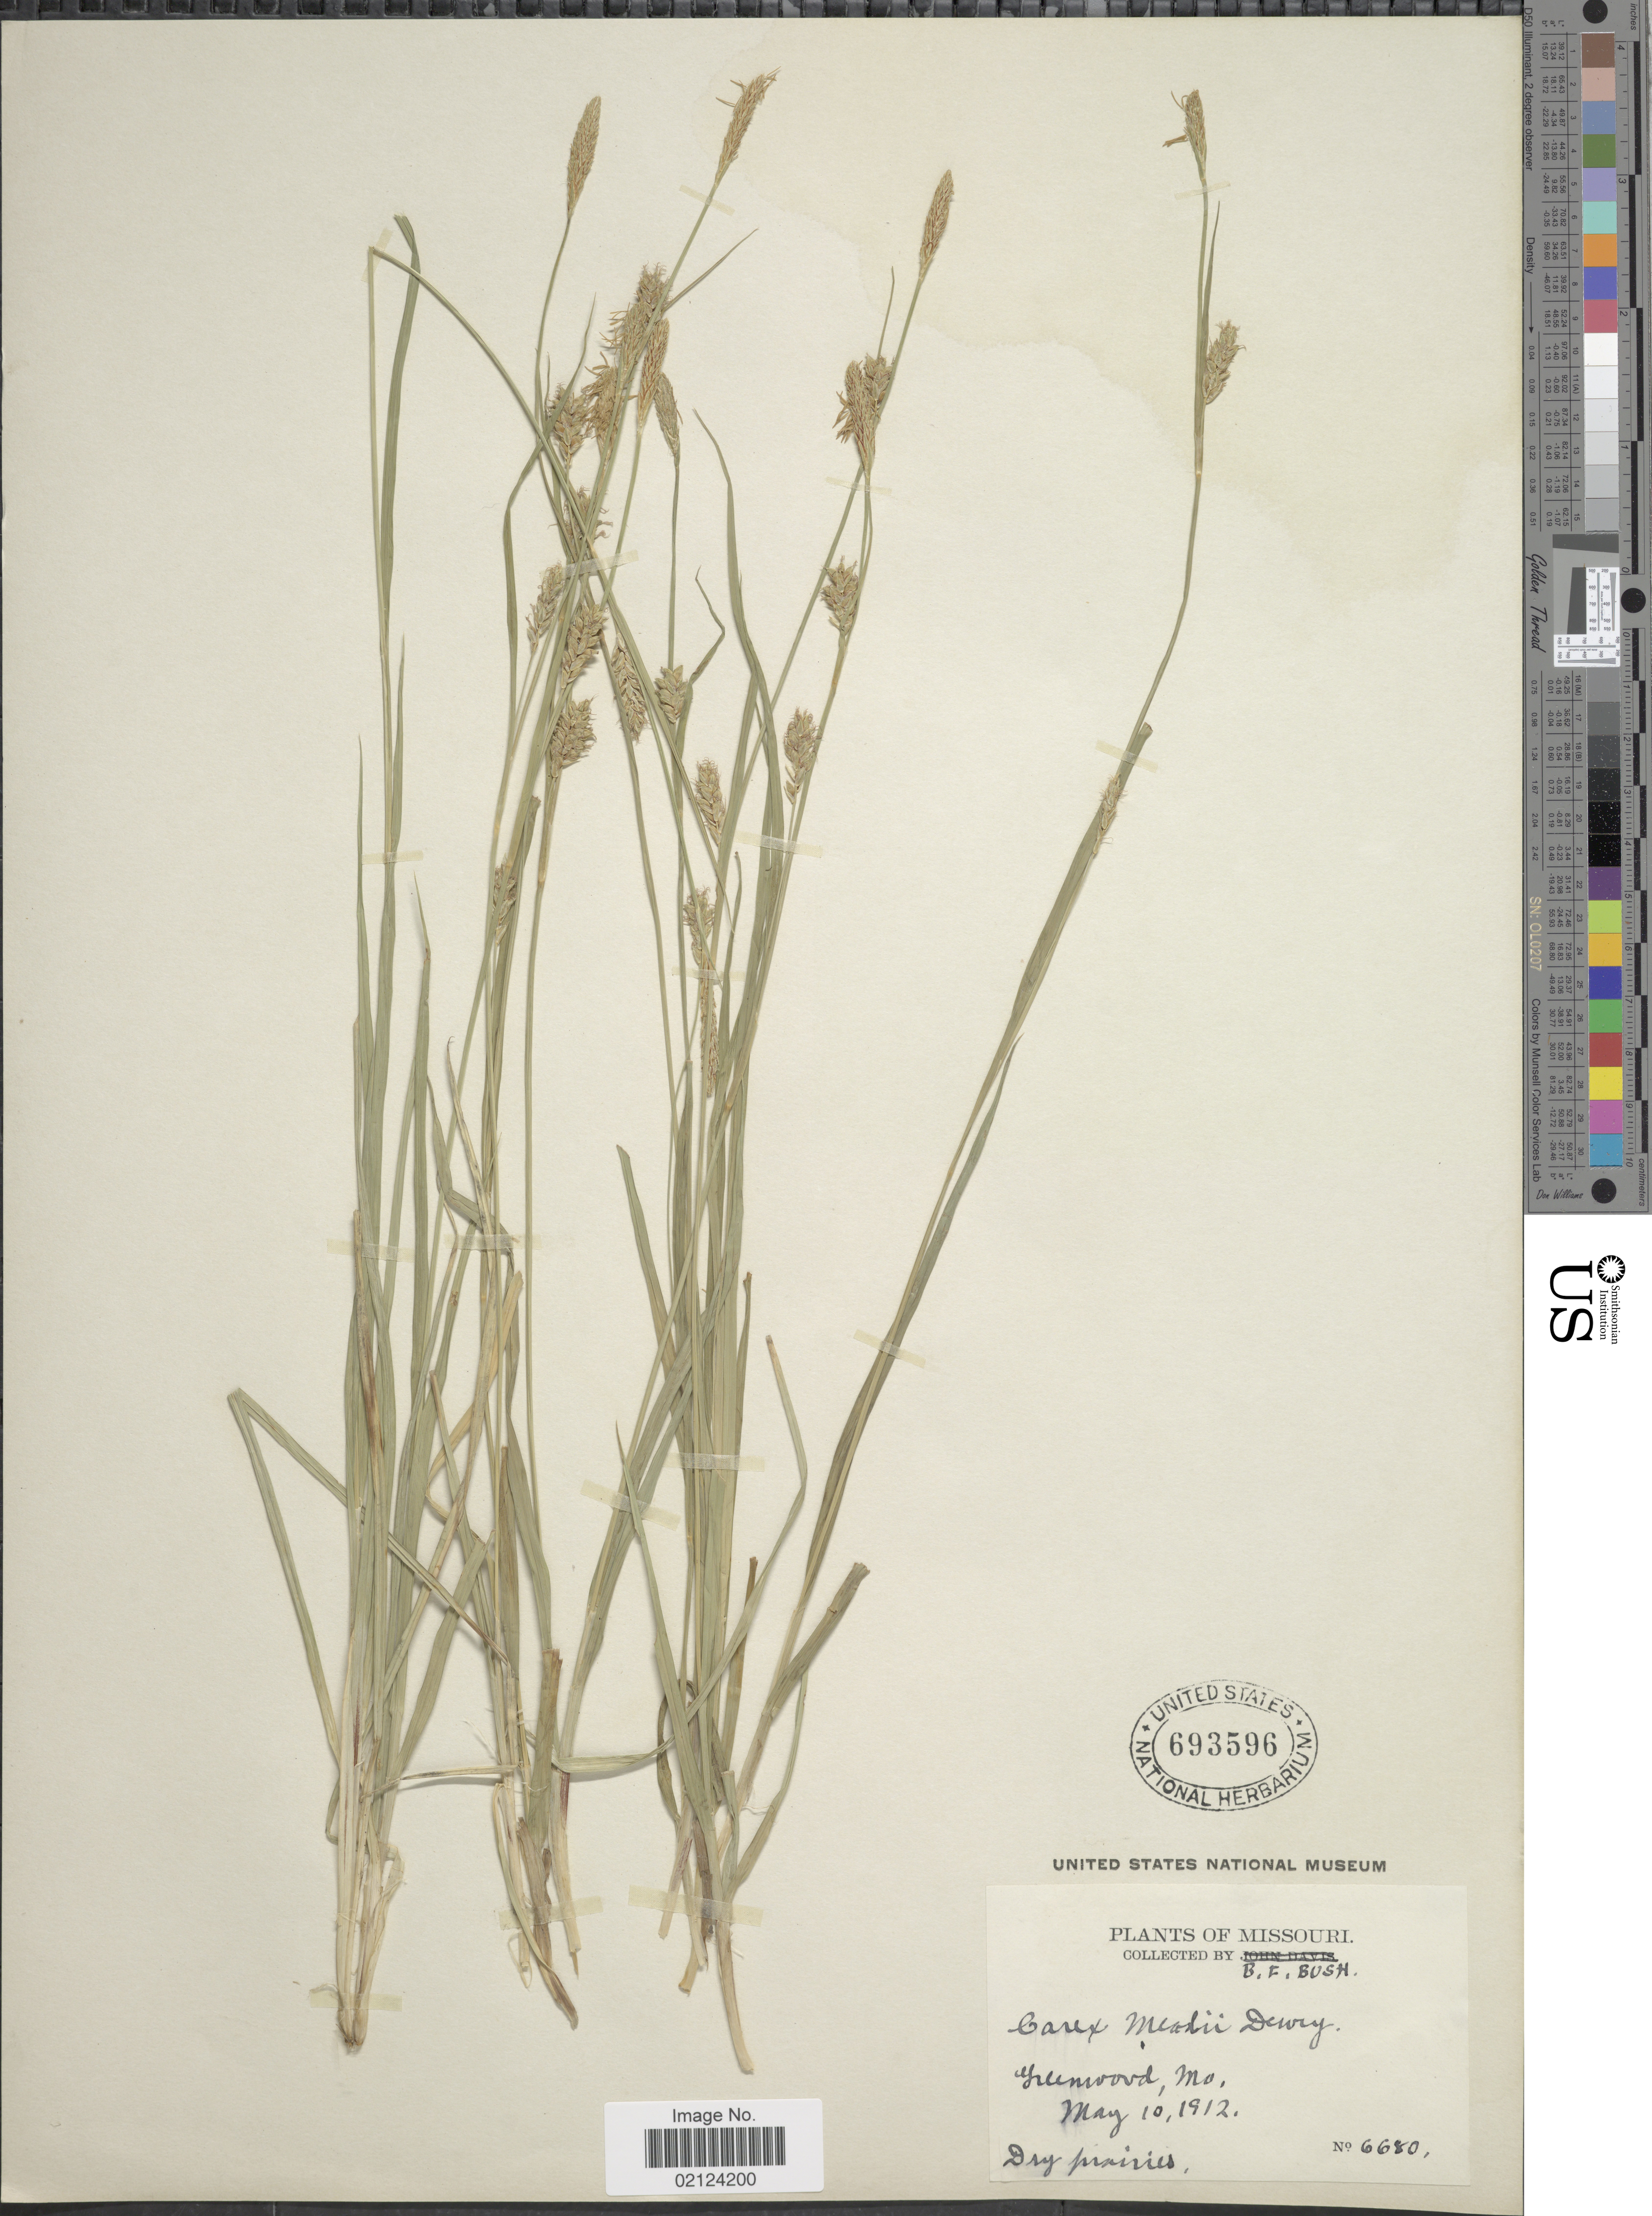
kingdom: Plantae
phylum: Tracheophyta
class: Liliopsida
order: Poales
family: Cyperaceae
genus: Carex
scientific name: Carex meadii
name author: Dewey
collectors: B. F. Bush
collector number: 6680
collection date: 1912-05-10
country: United States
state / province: Missouri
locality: Greenwood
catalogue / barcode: US 693596